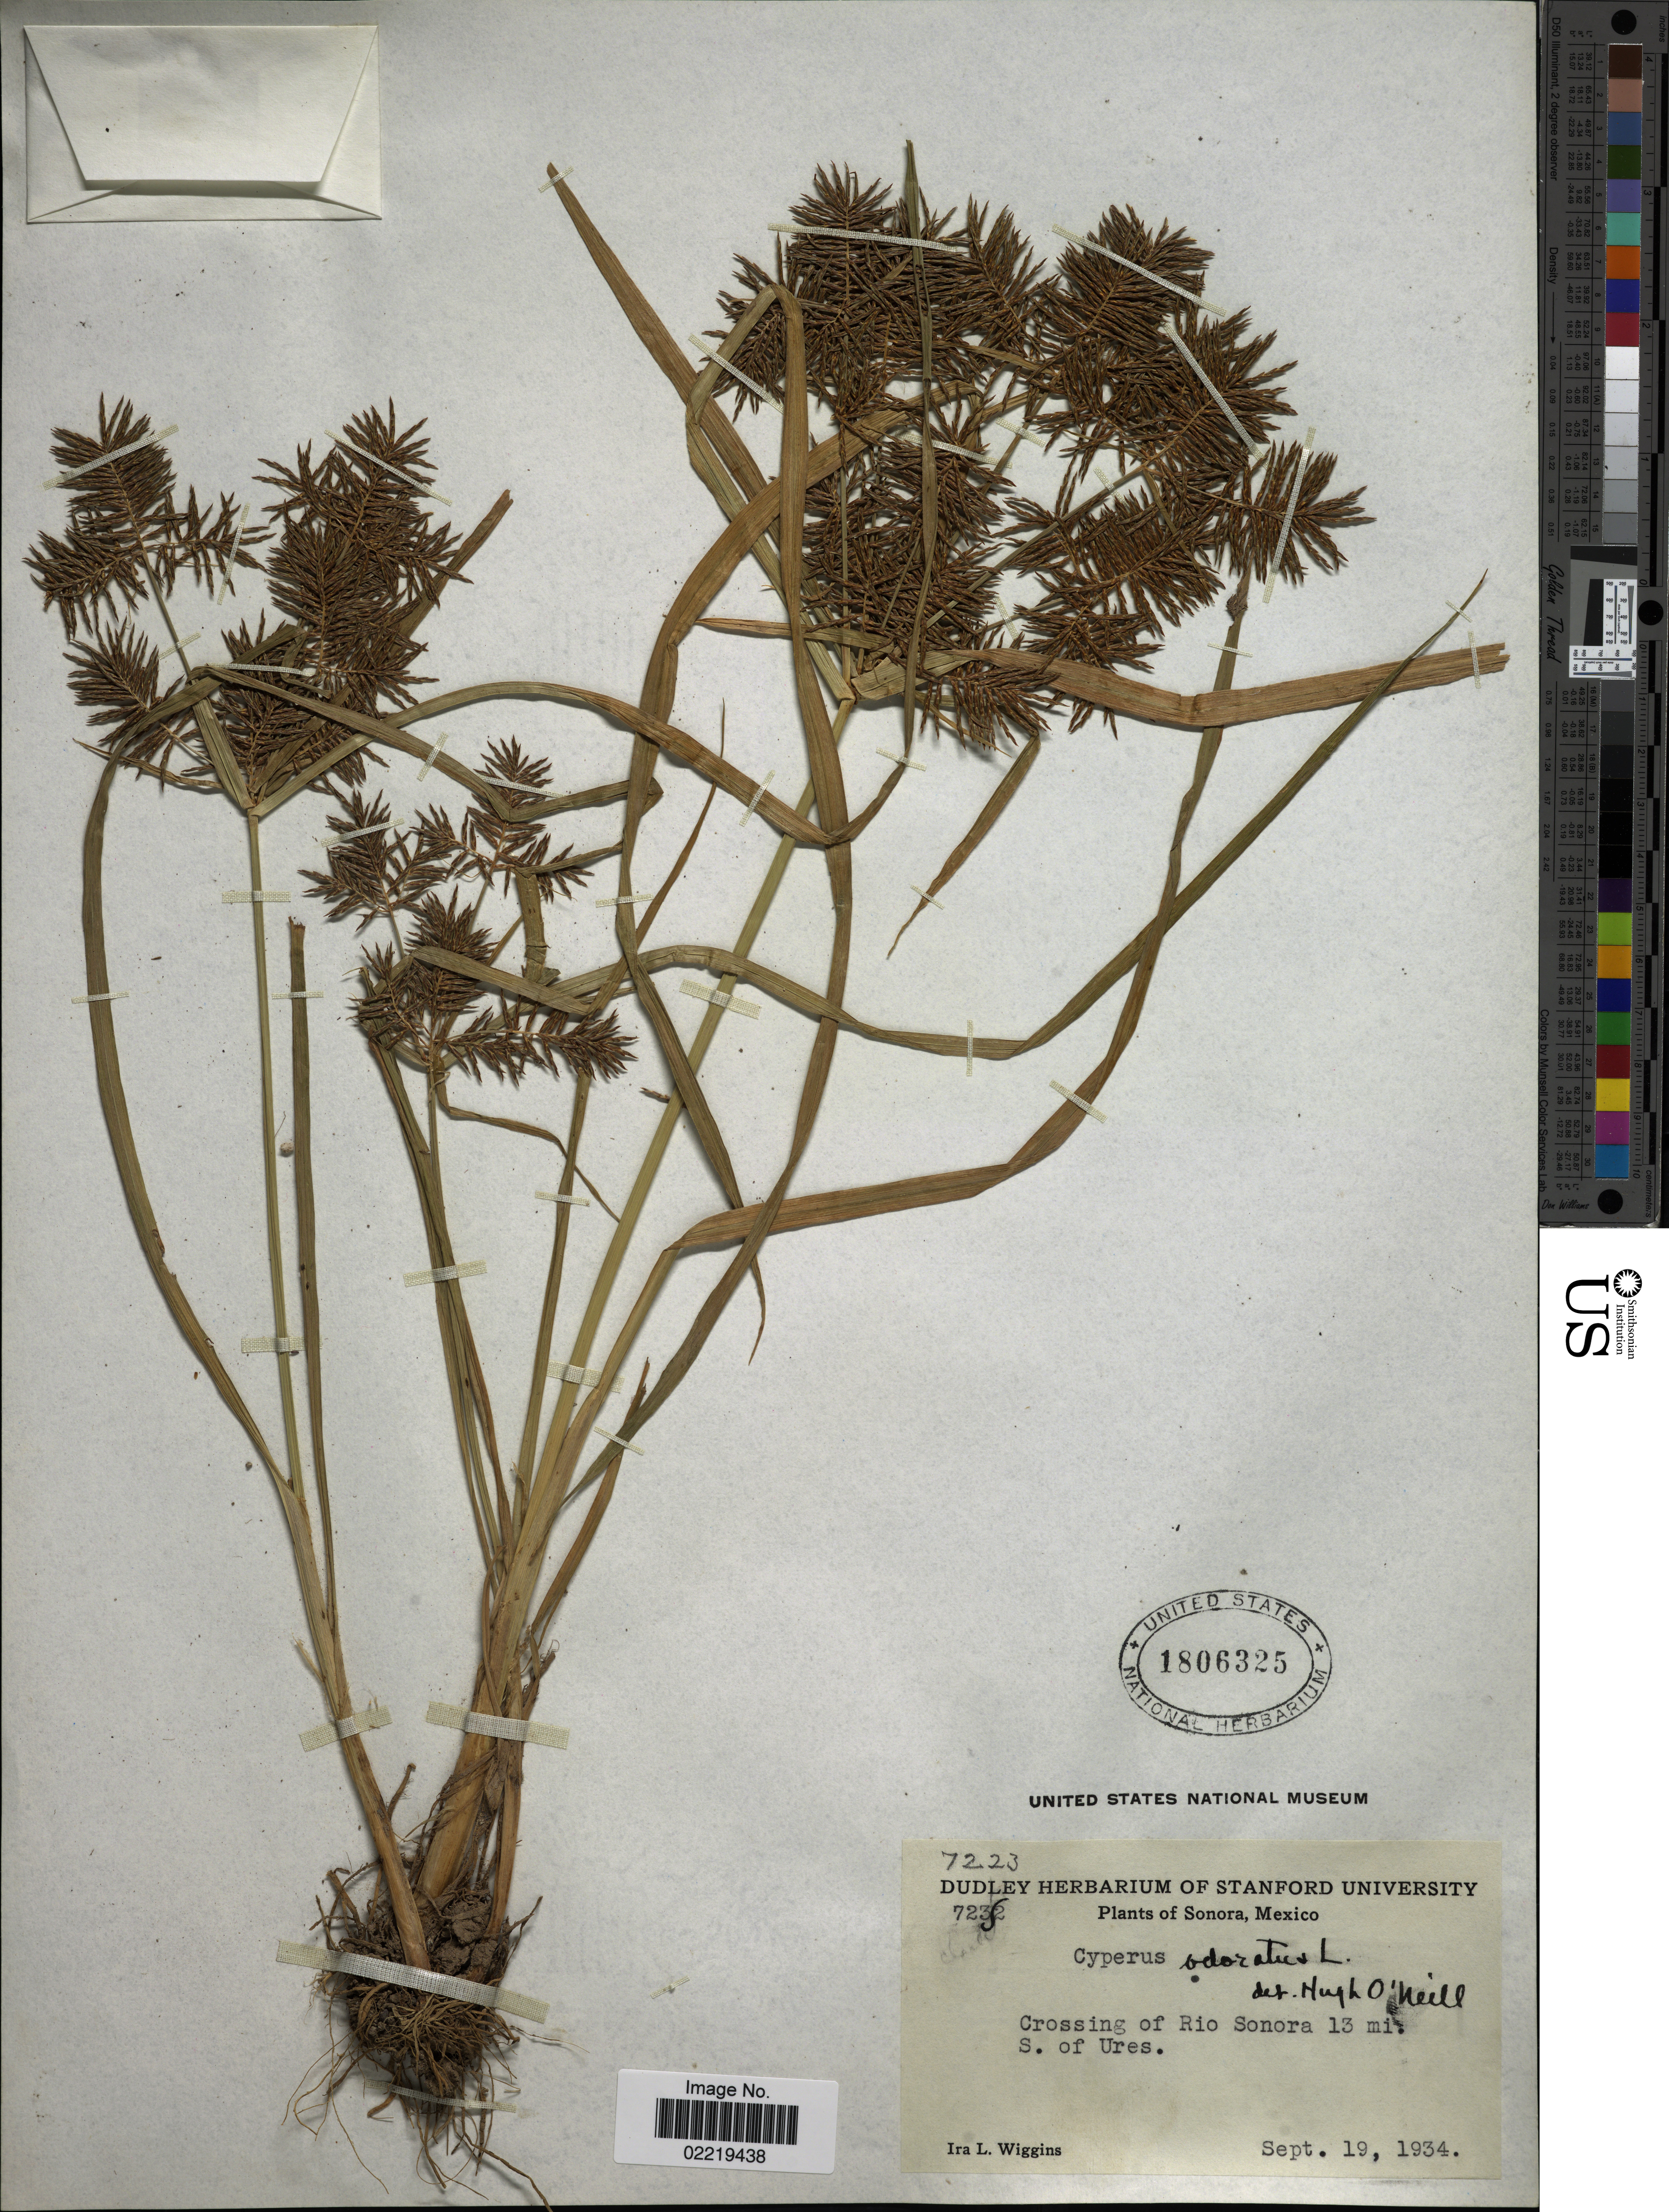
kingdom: Plantae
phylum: Tracheophyta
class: Liliopsida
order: Poales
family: Cyperaceae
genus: Cyperus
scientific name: Cyperus odoratus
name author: L.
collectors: I. L. Wiggins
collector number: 7223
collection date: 1934-09-19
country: Mexico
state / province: Sonora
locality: Crossing of Rio Sonora 13 mi. S. of Ures.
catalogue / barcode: US 1806325